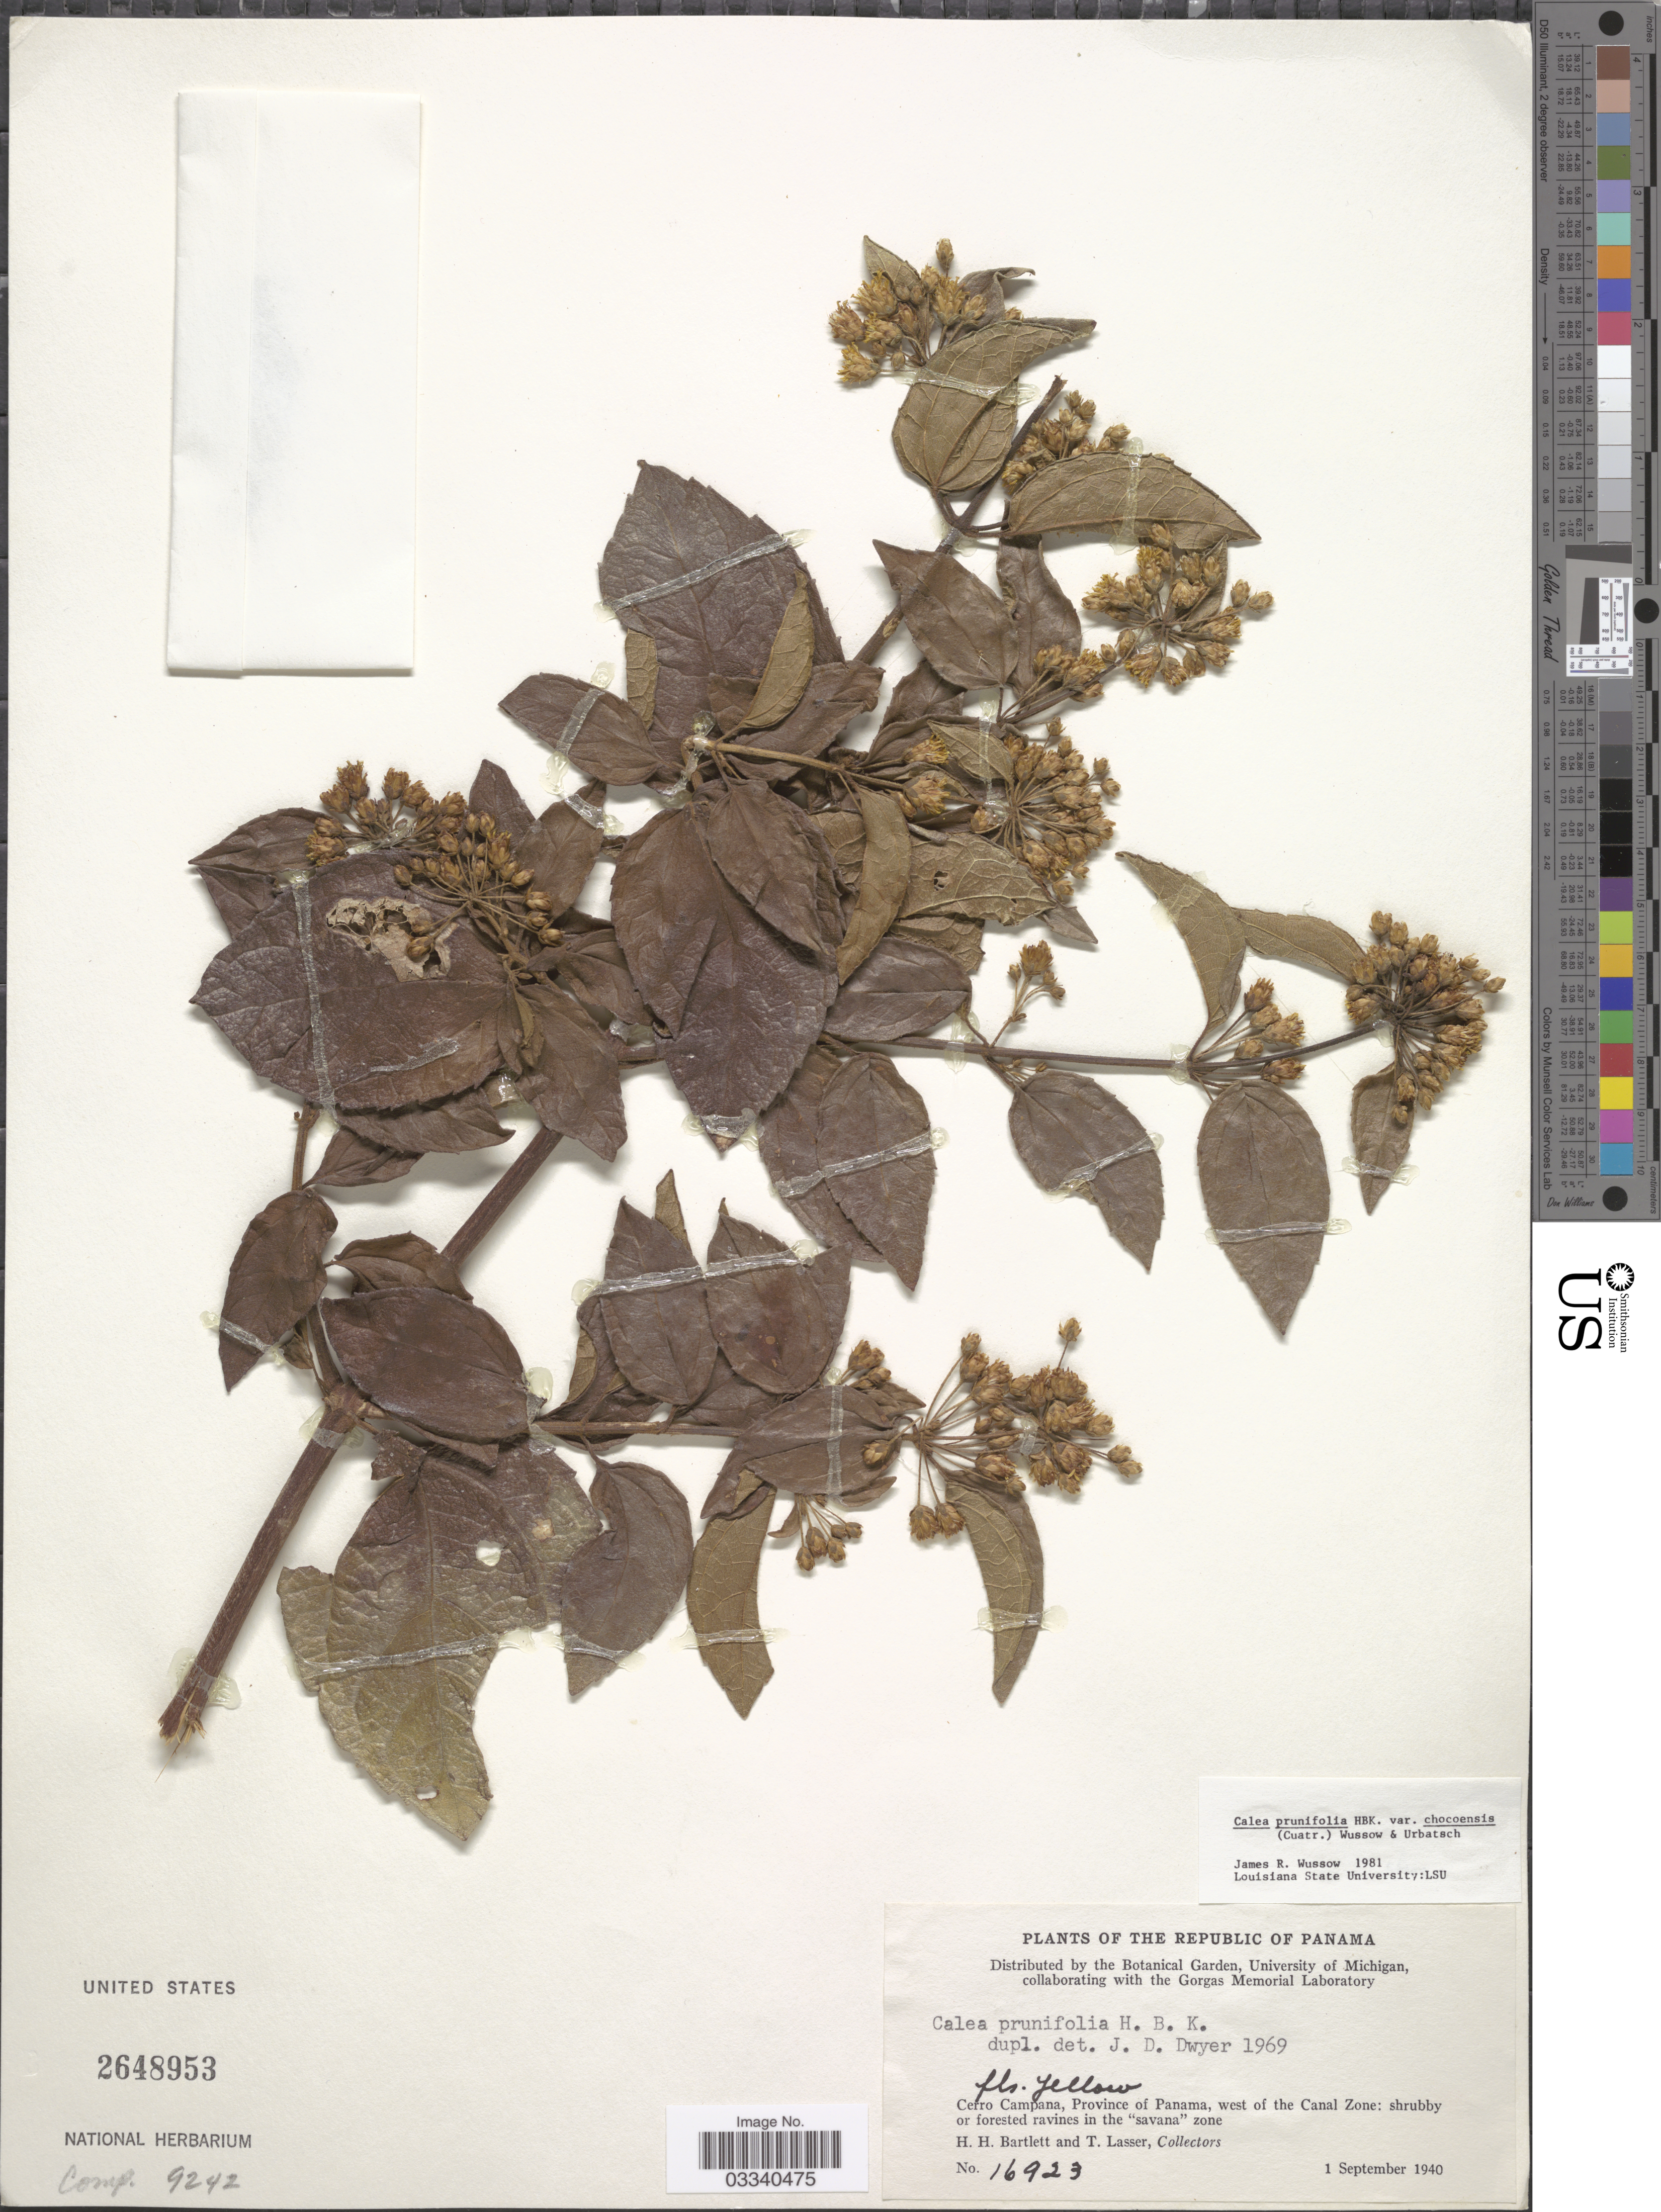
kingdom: Plantae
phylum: Tracheophyta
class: Magnoliopsida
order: Asterales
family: Asteraceae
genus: Calea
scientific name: Calea prunifolia var. chocoensis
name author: Kunth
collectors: H. H. Bartlett & T. Lasser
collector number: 16923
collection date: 1940-09-01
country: Panama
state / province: Panamá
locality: Cerro Campana, west of the Canal Zone.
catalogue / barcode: US 2648953